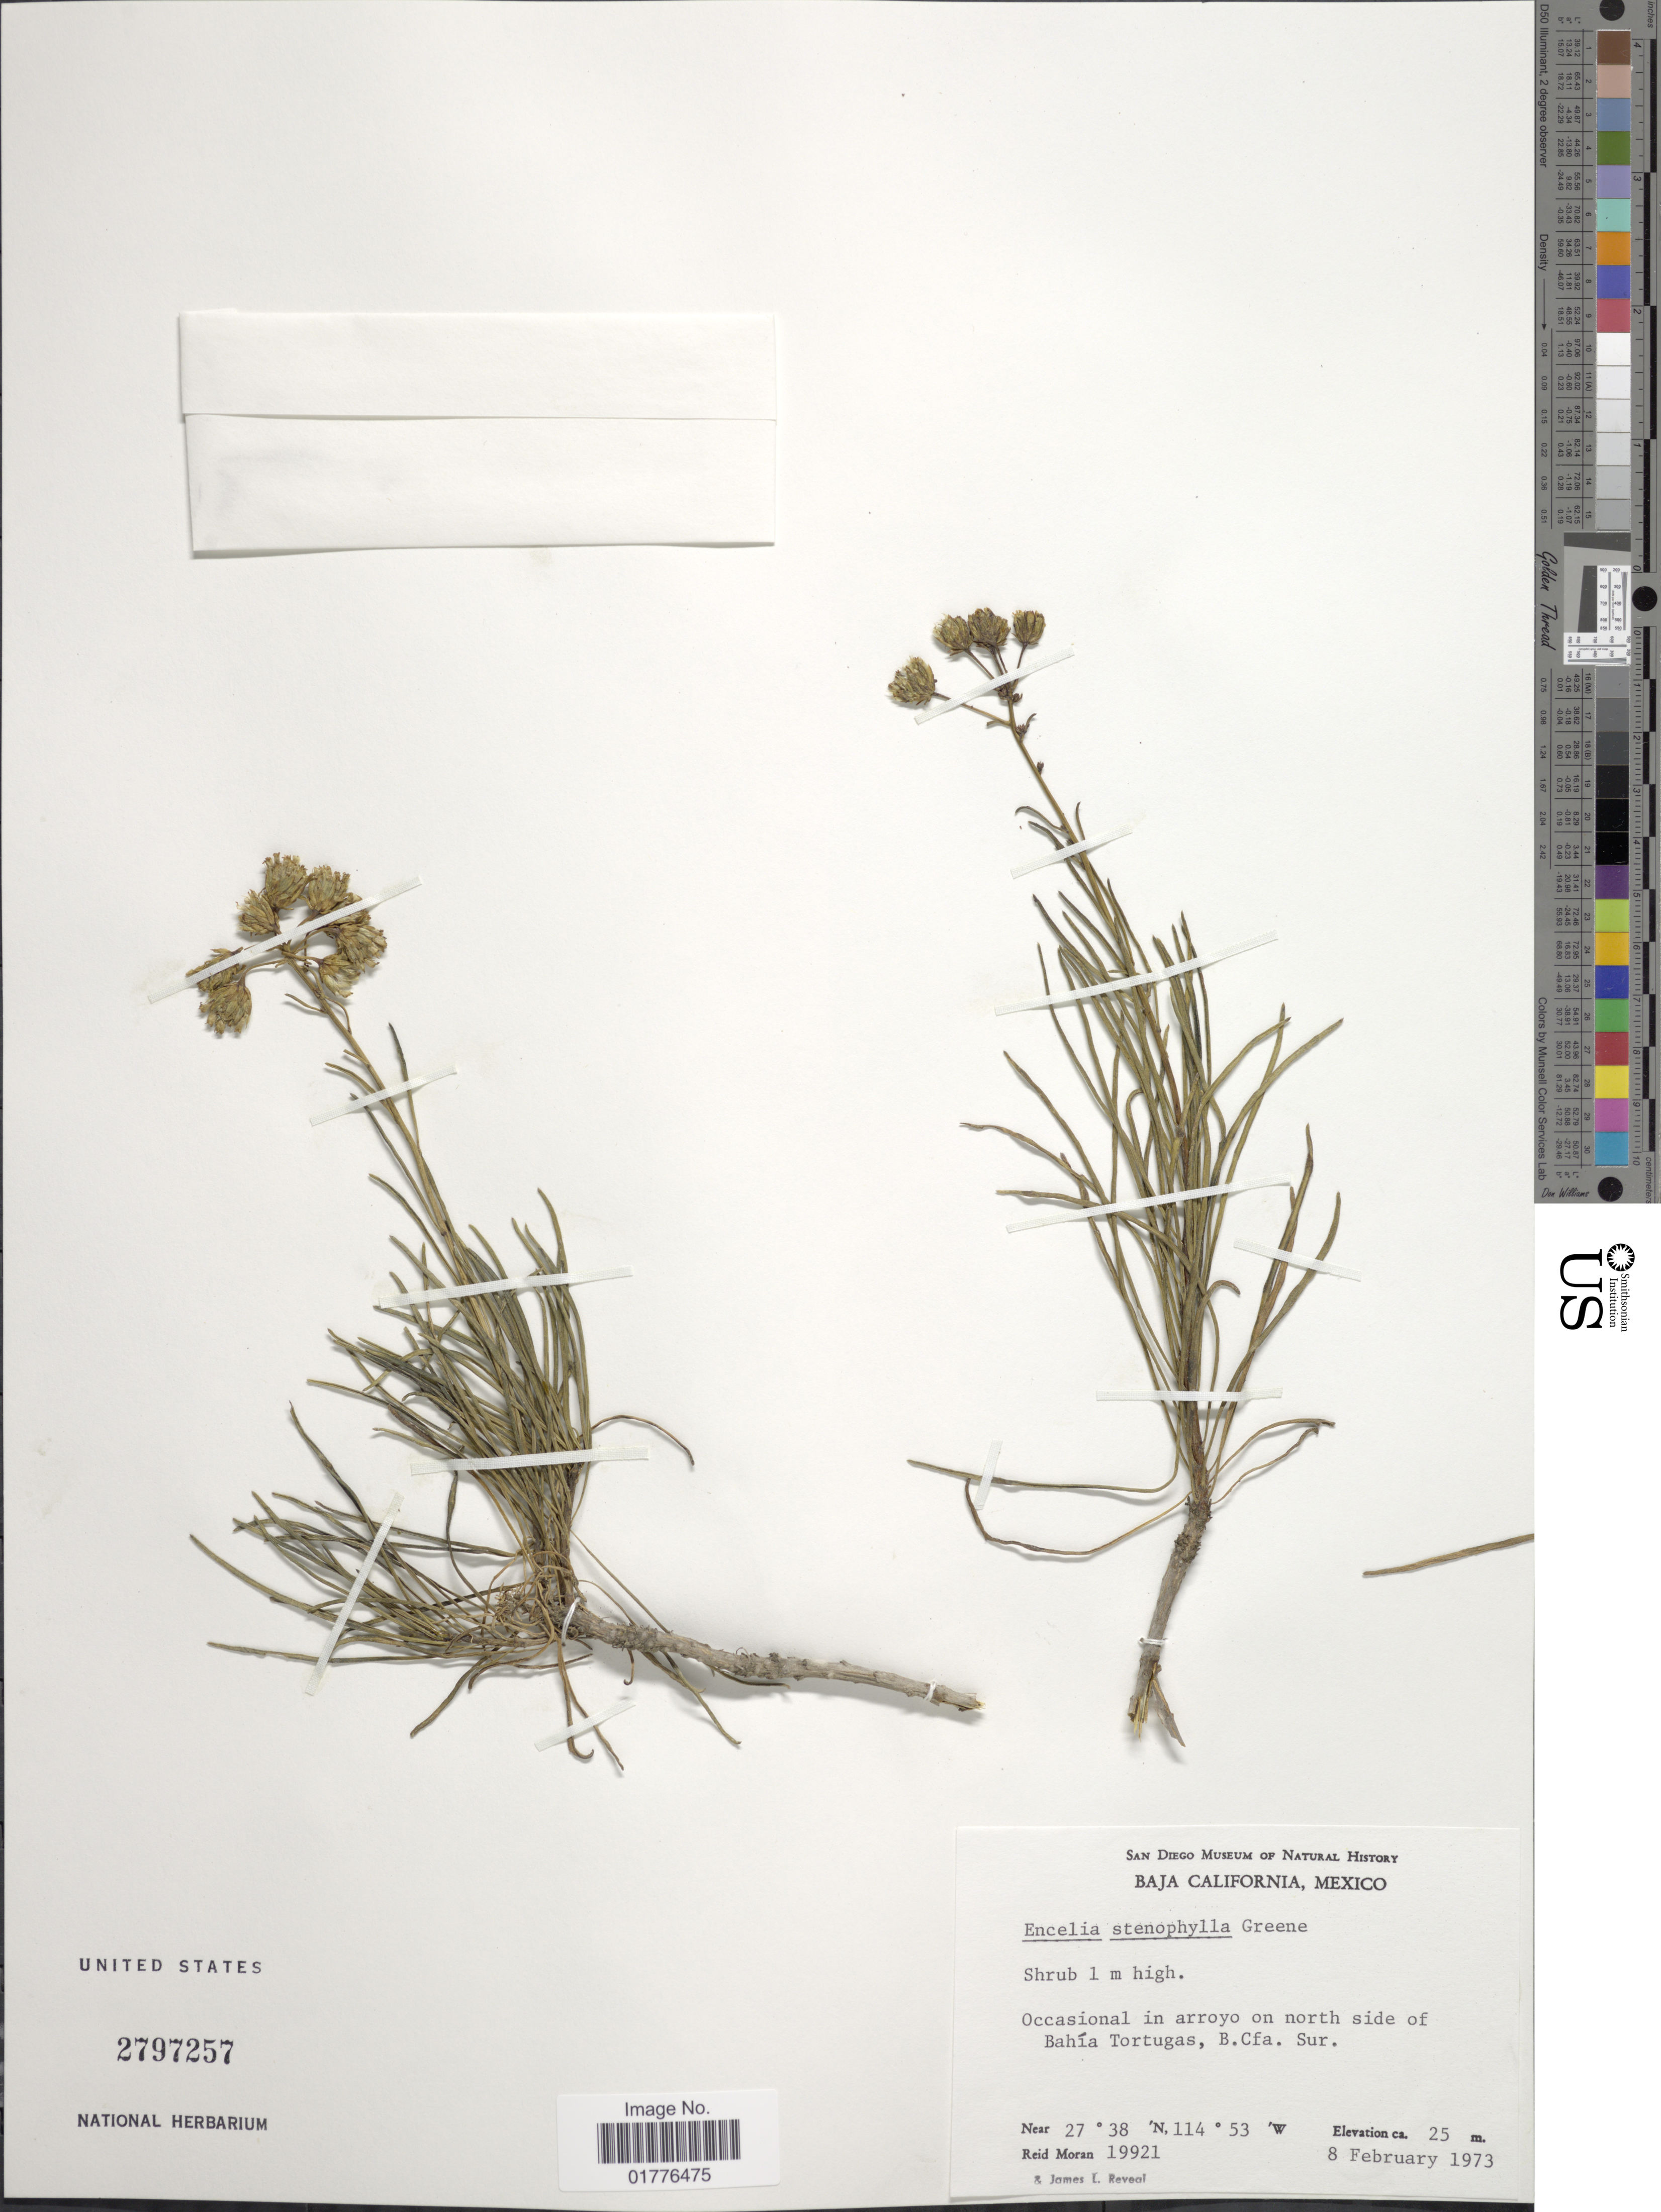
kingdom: Plantae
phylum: Tracheophyta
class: Magnoliopsida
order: Asterales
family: Asteraceae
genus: Encelia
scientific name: Encelia stenophylla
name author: Greene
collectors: R. V. Moran & J. L. Reveal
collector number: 19921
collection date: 1973-02-08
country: Mexico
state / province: Baja California Sur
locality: Arroyo on north side of Bahía Tortugas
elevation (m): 25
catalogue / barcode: US 2797257